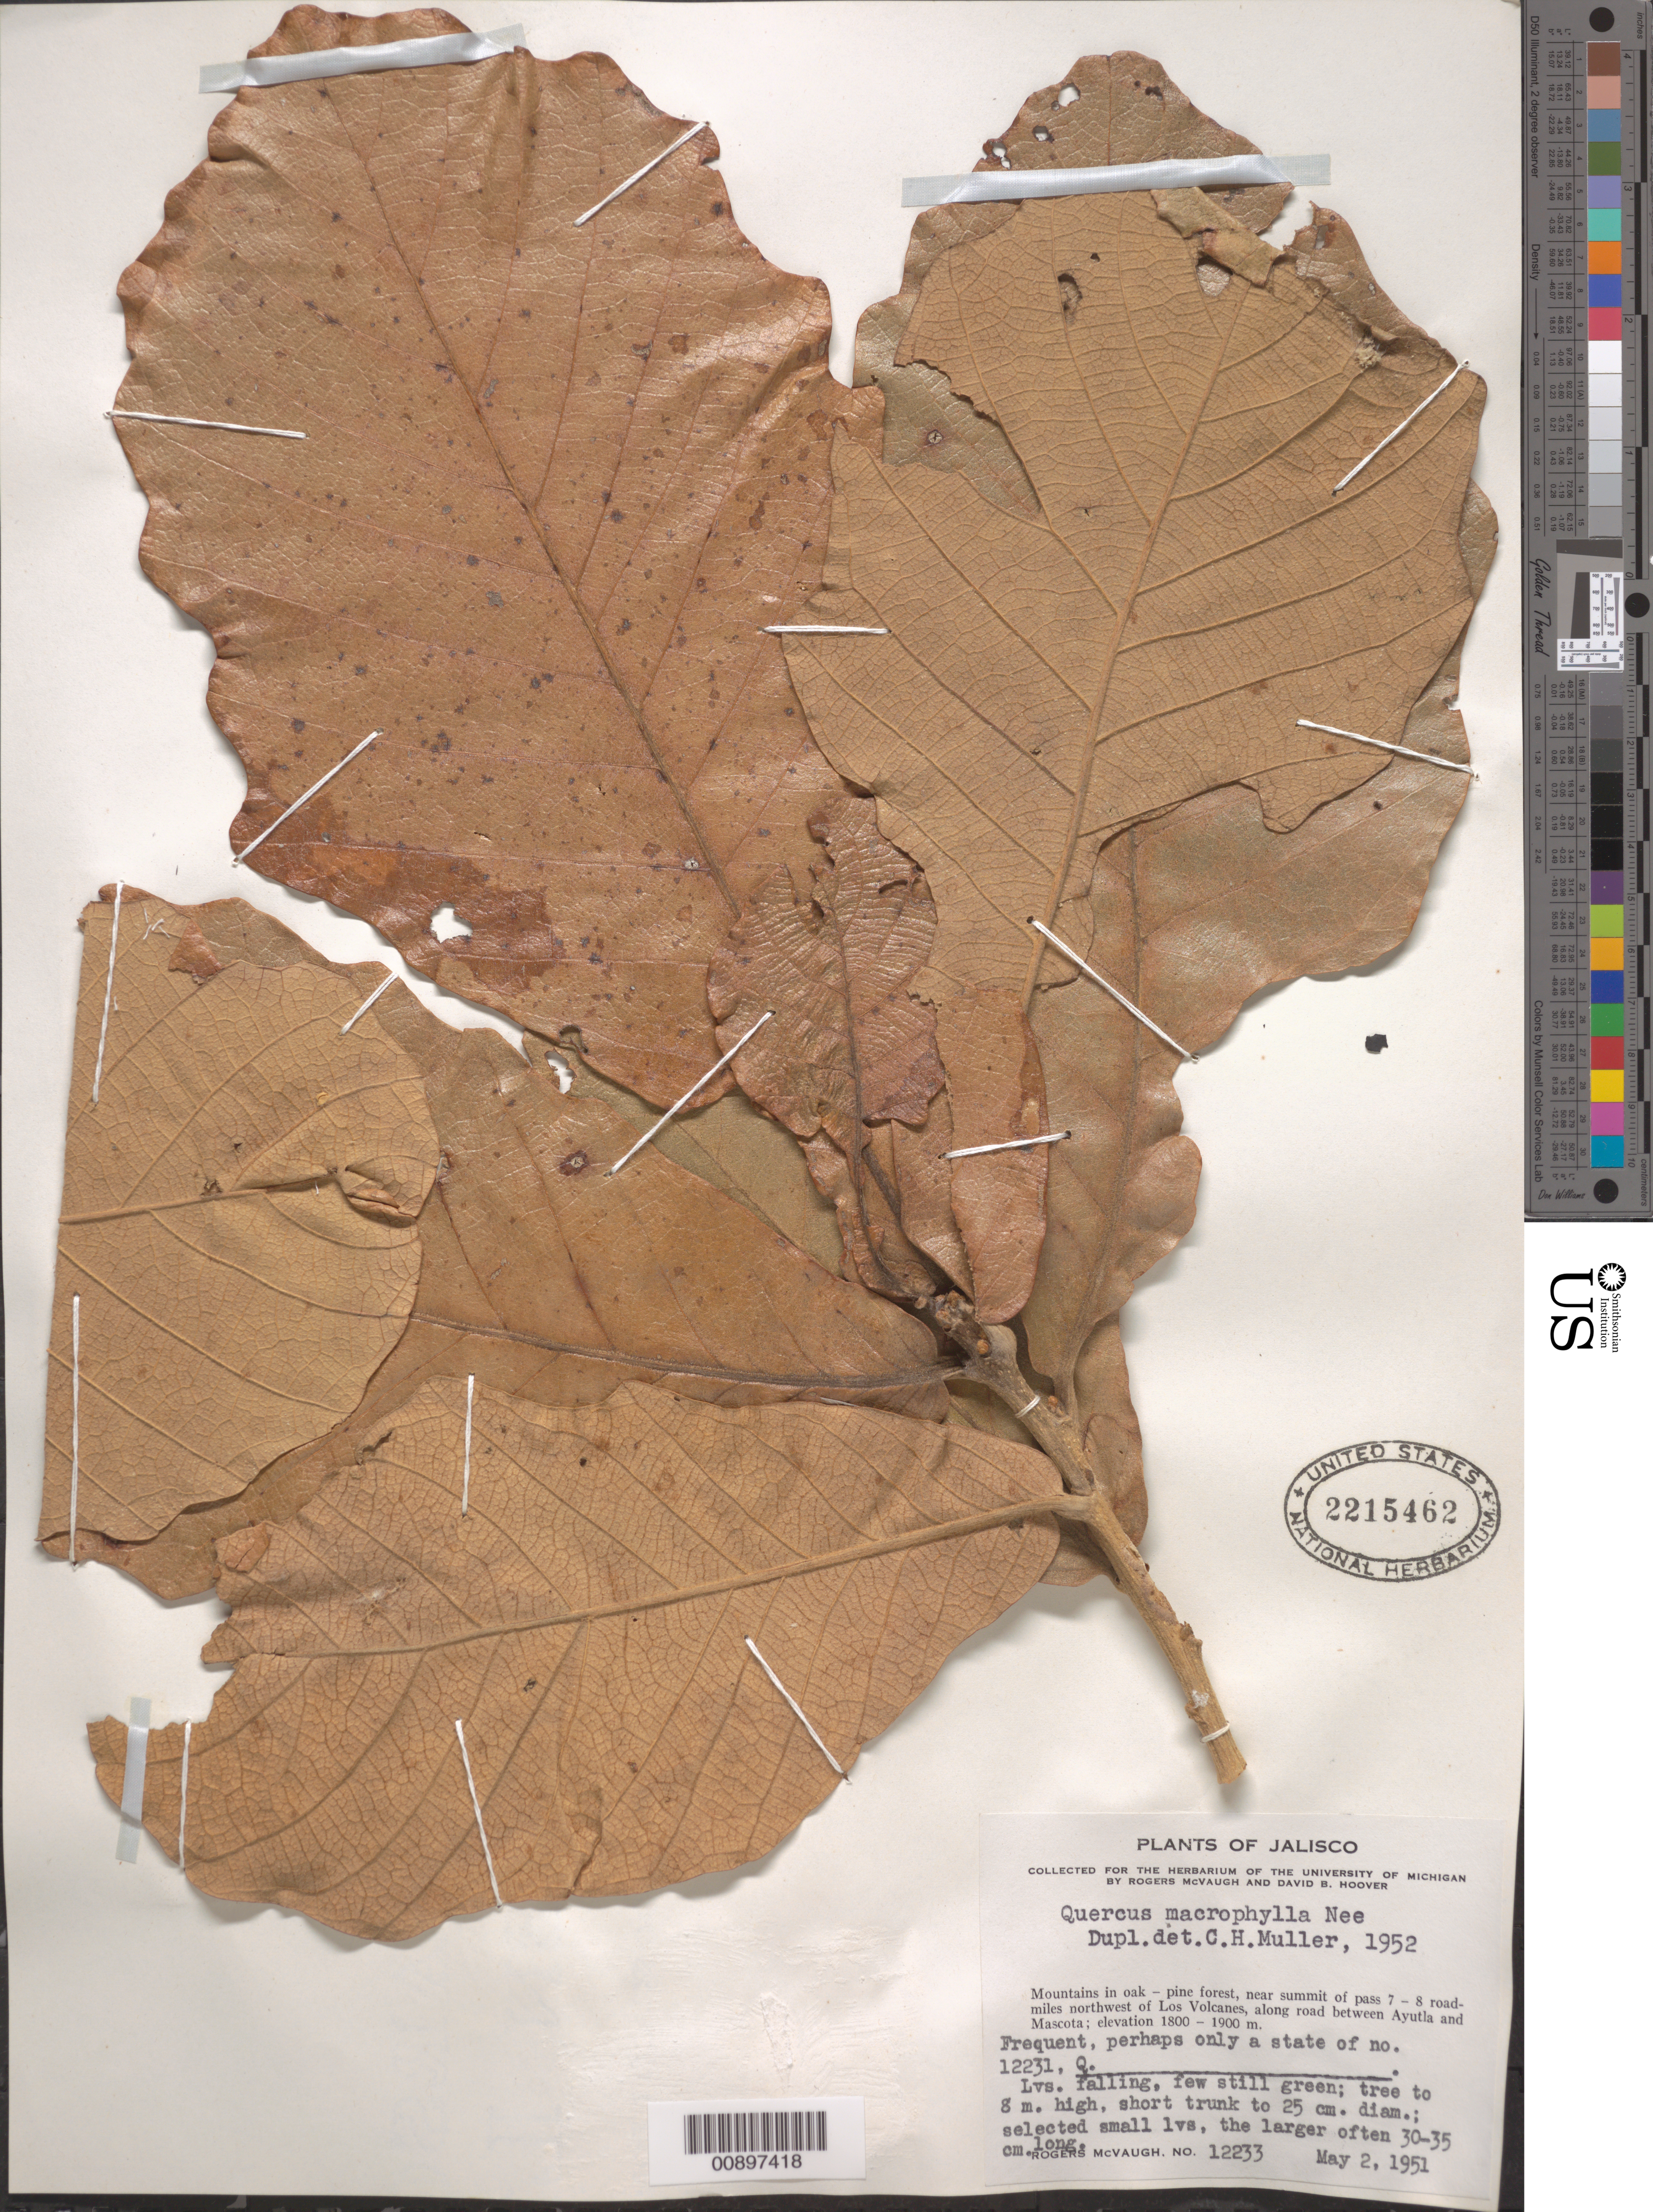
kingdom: Plantae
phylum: Tracheophyta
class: Magnoliopsida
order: Fagales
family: Fagaceae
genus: Quercus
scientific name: Quercus macrophylla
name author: Née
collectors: R. McVaugh & D. B. Hoover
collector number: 12233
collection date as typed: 02 May 1951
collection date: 1951-05-02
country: Mexico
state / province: Jalisco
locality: Near summit of pass 7-8 road miles northwest of Los Volcanes, along road between Ayutla and Mascota.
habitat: Mountains in oak-pine forest.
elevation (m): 1900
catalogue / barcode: US 2215462